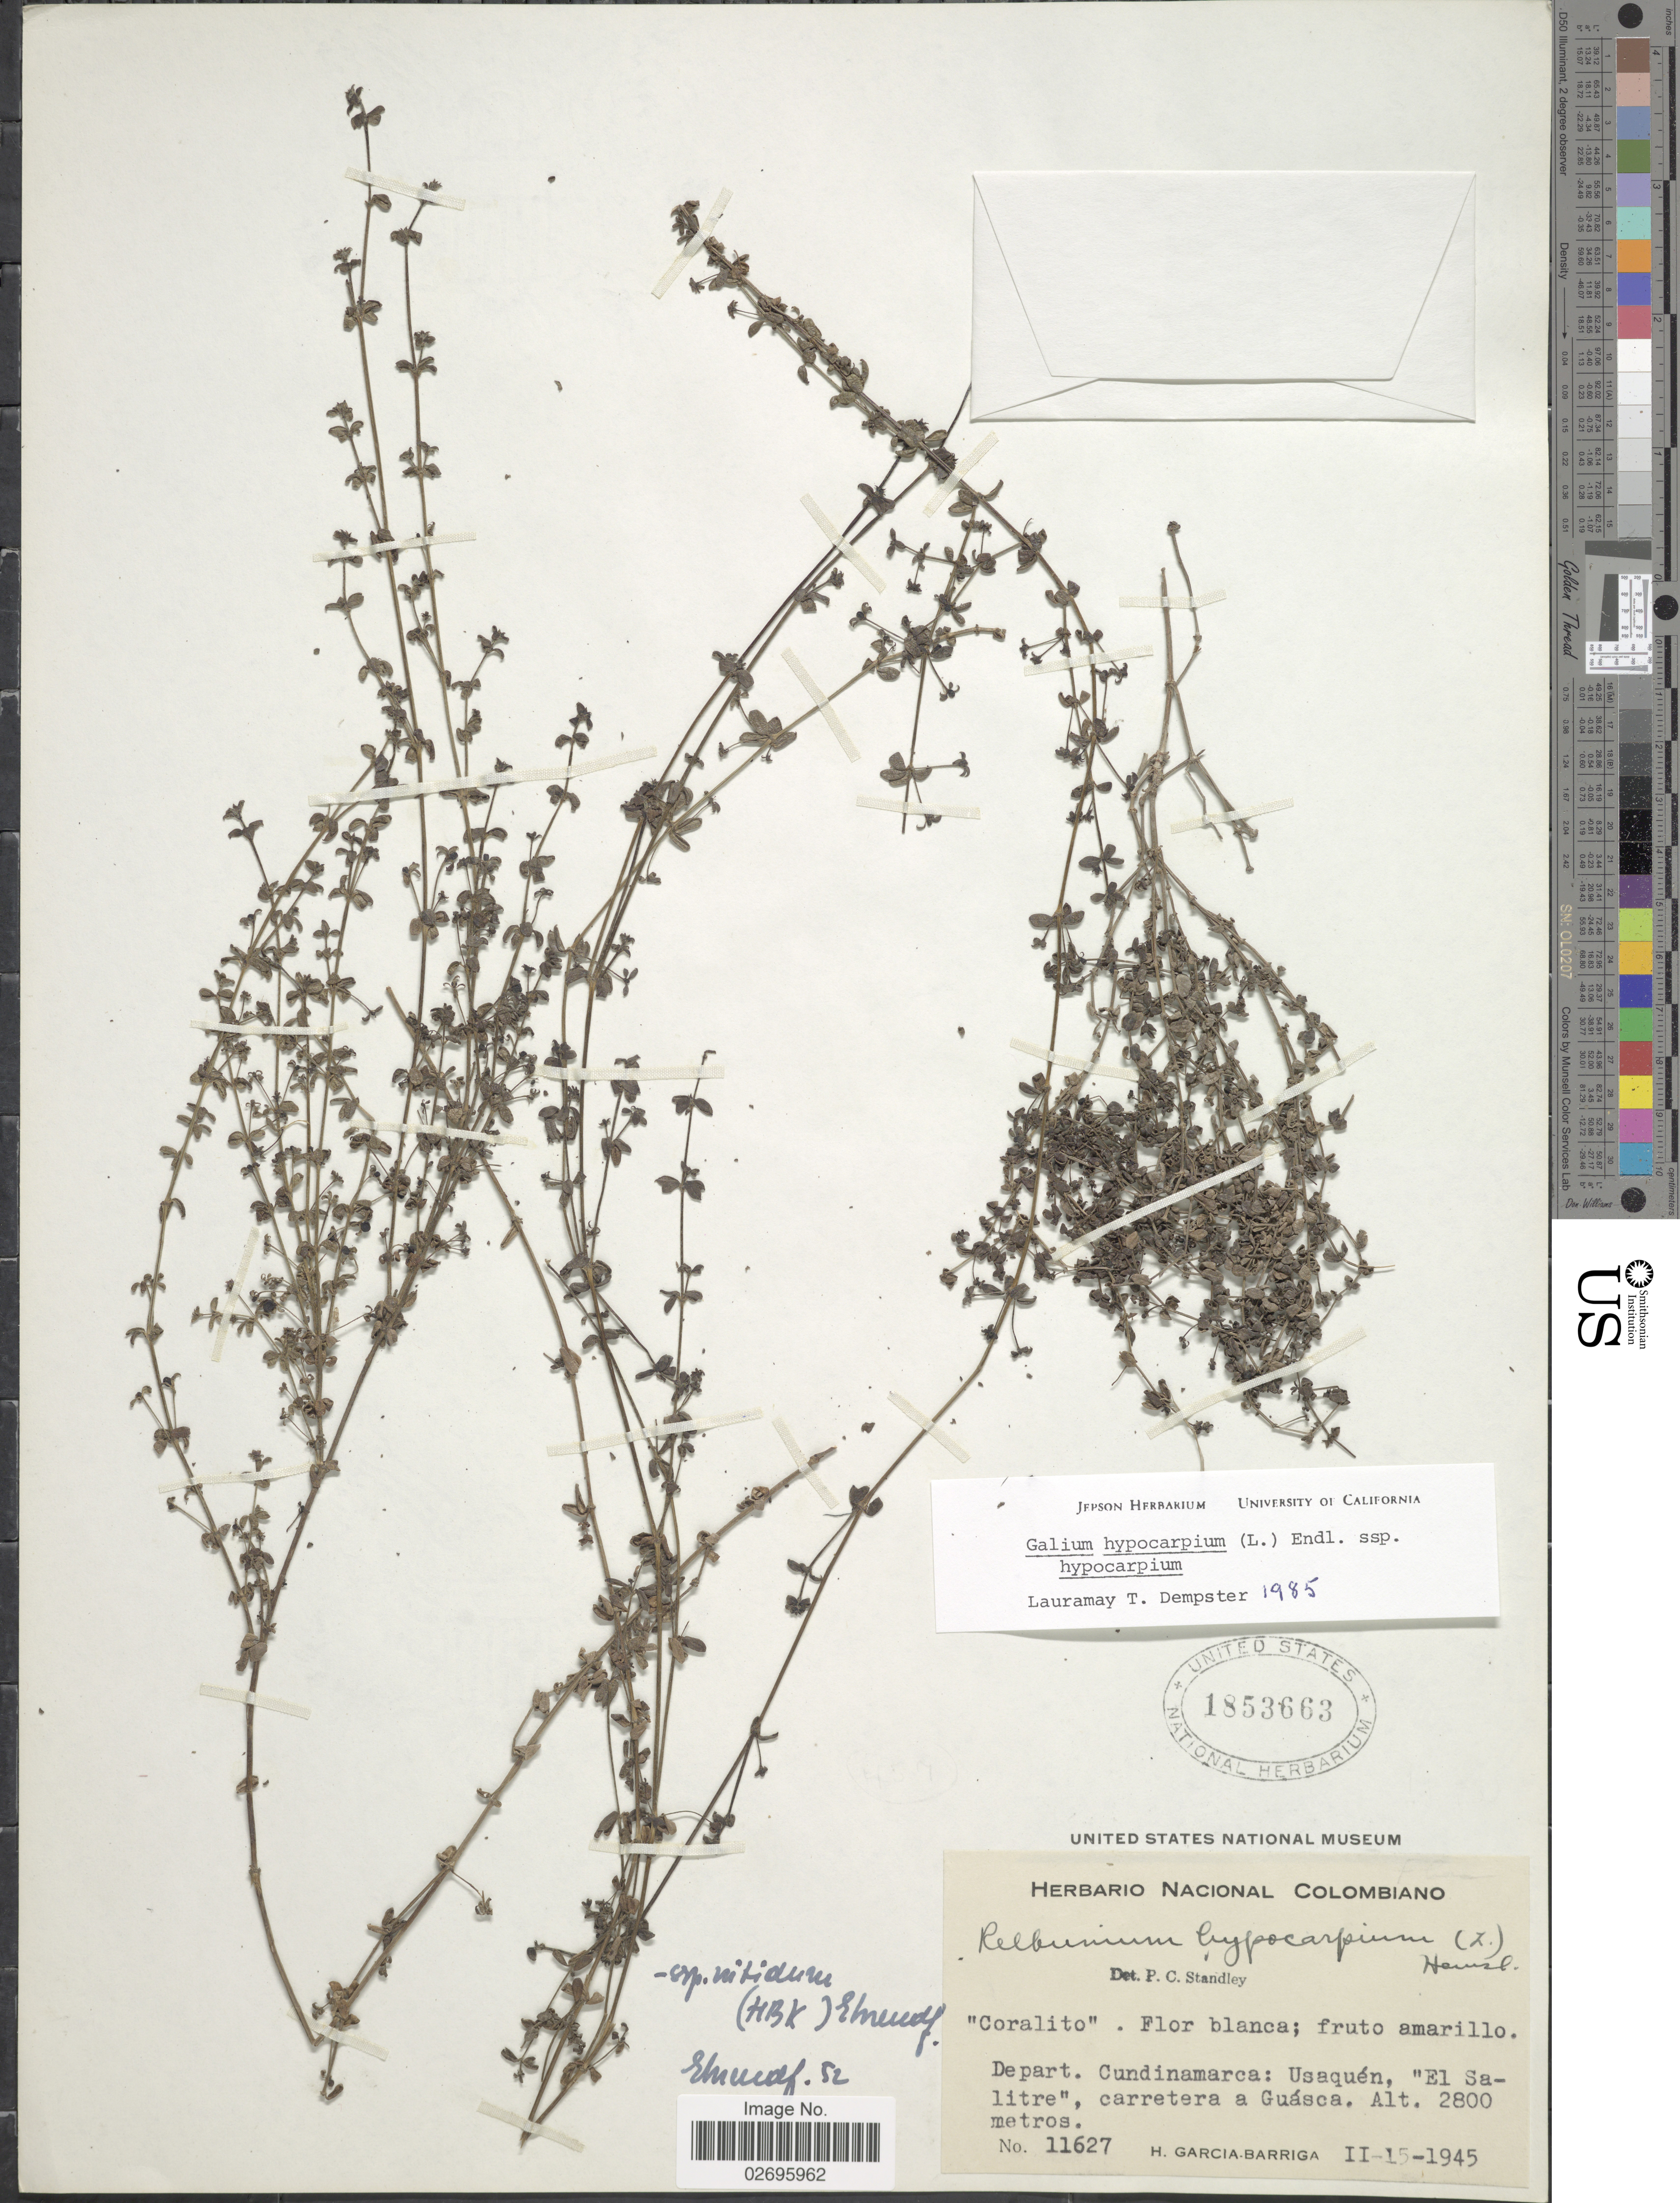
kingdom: Plantae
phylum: Tracheophyta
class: Magnoliopsida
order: Gentianales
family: Rubiaceae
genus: Galium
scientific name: Galium hypocarpium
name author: (L.) Endl. ex Griseb.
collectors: H. García Barriga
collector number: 11627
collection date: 1945-02-15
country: Colombia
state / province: Cundinamarca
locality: Depart. Cundinamarca: Usaquén, 'El Salitre', carretera a Guásca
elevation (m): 2800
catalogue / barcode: US 1853633